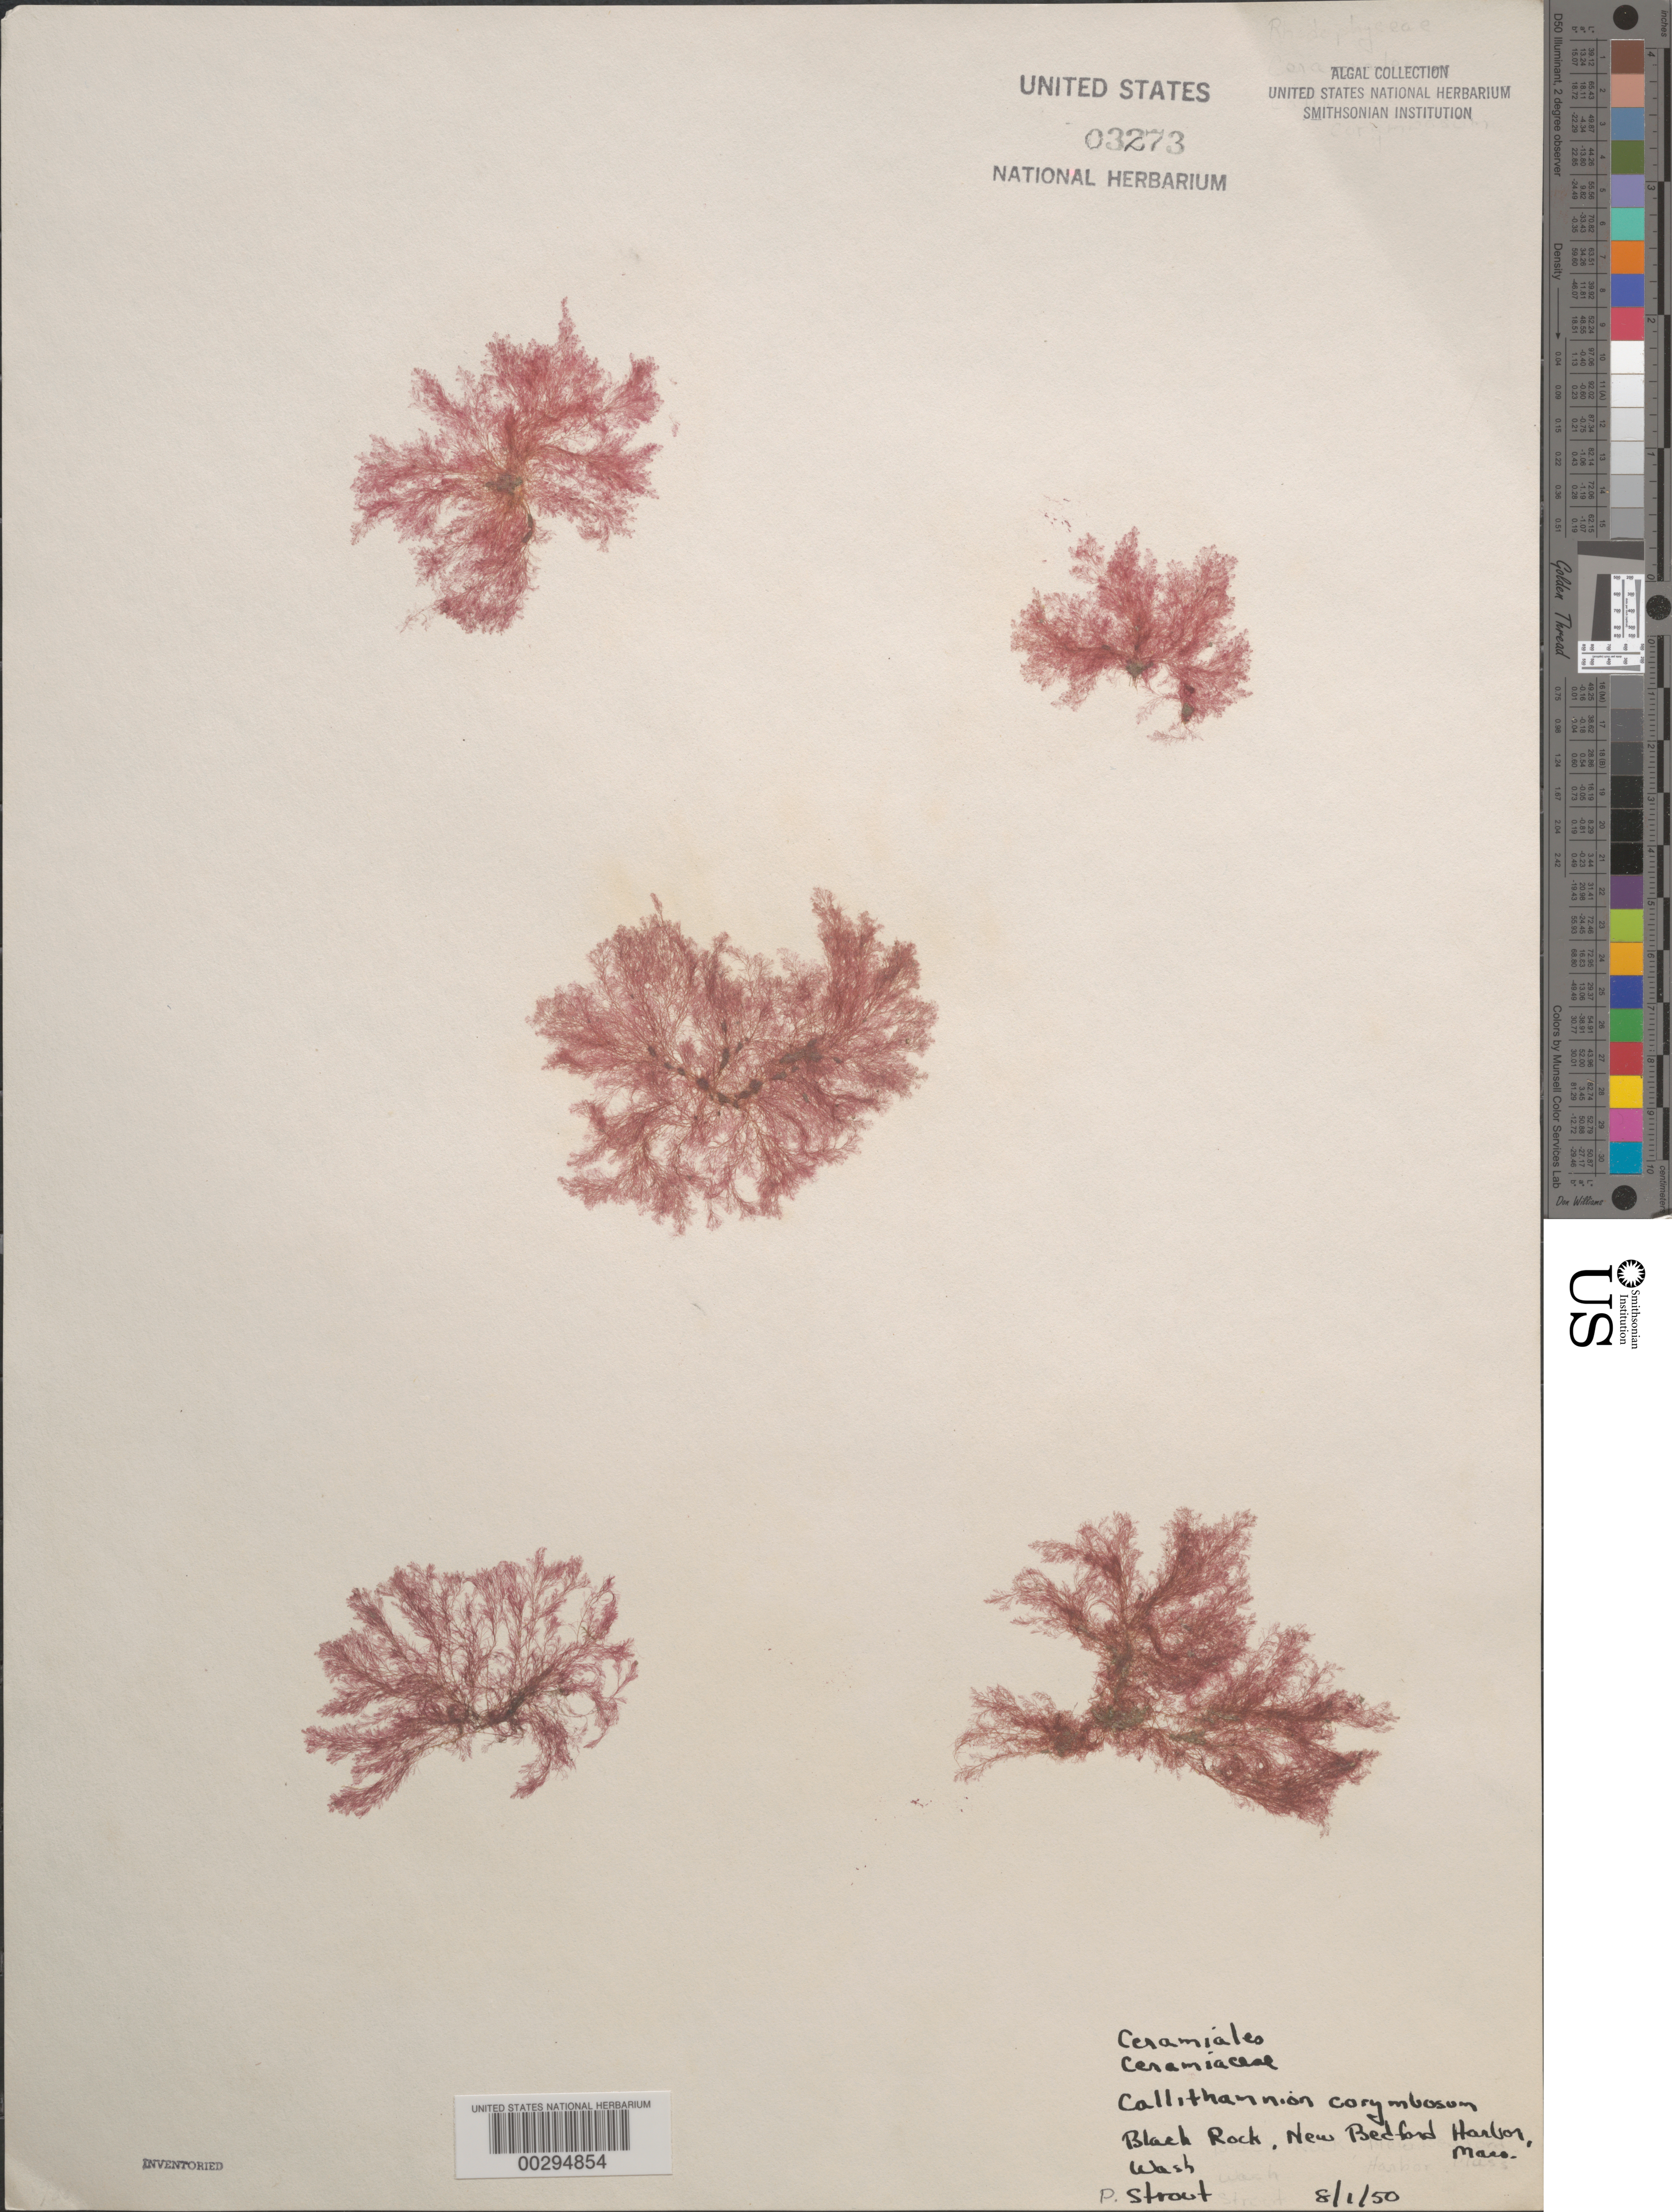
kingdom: Plantae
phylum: Rhodophyta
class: Florideophyceae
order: Ceramiales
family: Callithamniaceae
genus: Callithamnion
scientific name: Callithamnion corymbosum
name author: (Sm.) Lyngb.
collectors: P. Strout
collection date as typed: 01 Aug 1950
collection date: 1950-08-01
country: United States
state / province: Massachusetts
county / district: Bristol County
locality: Black Rock, New Bedford Harbor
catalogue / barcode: US 3273